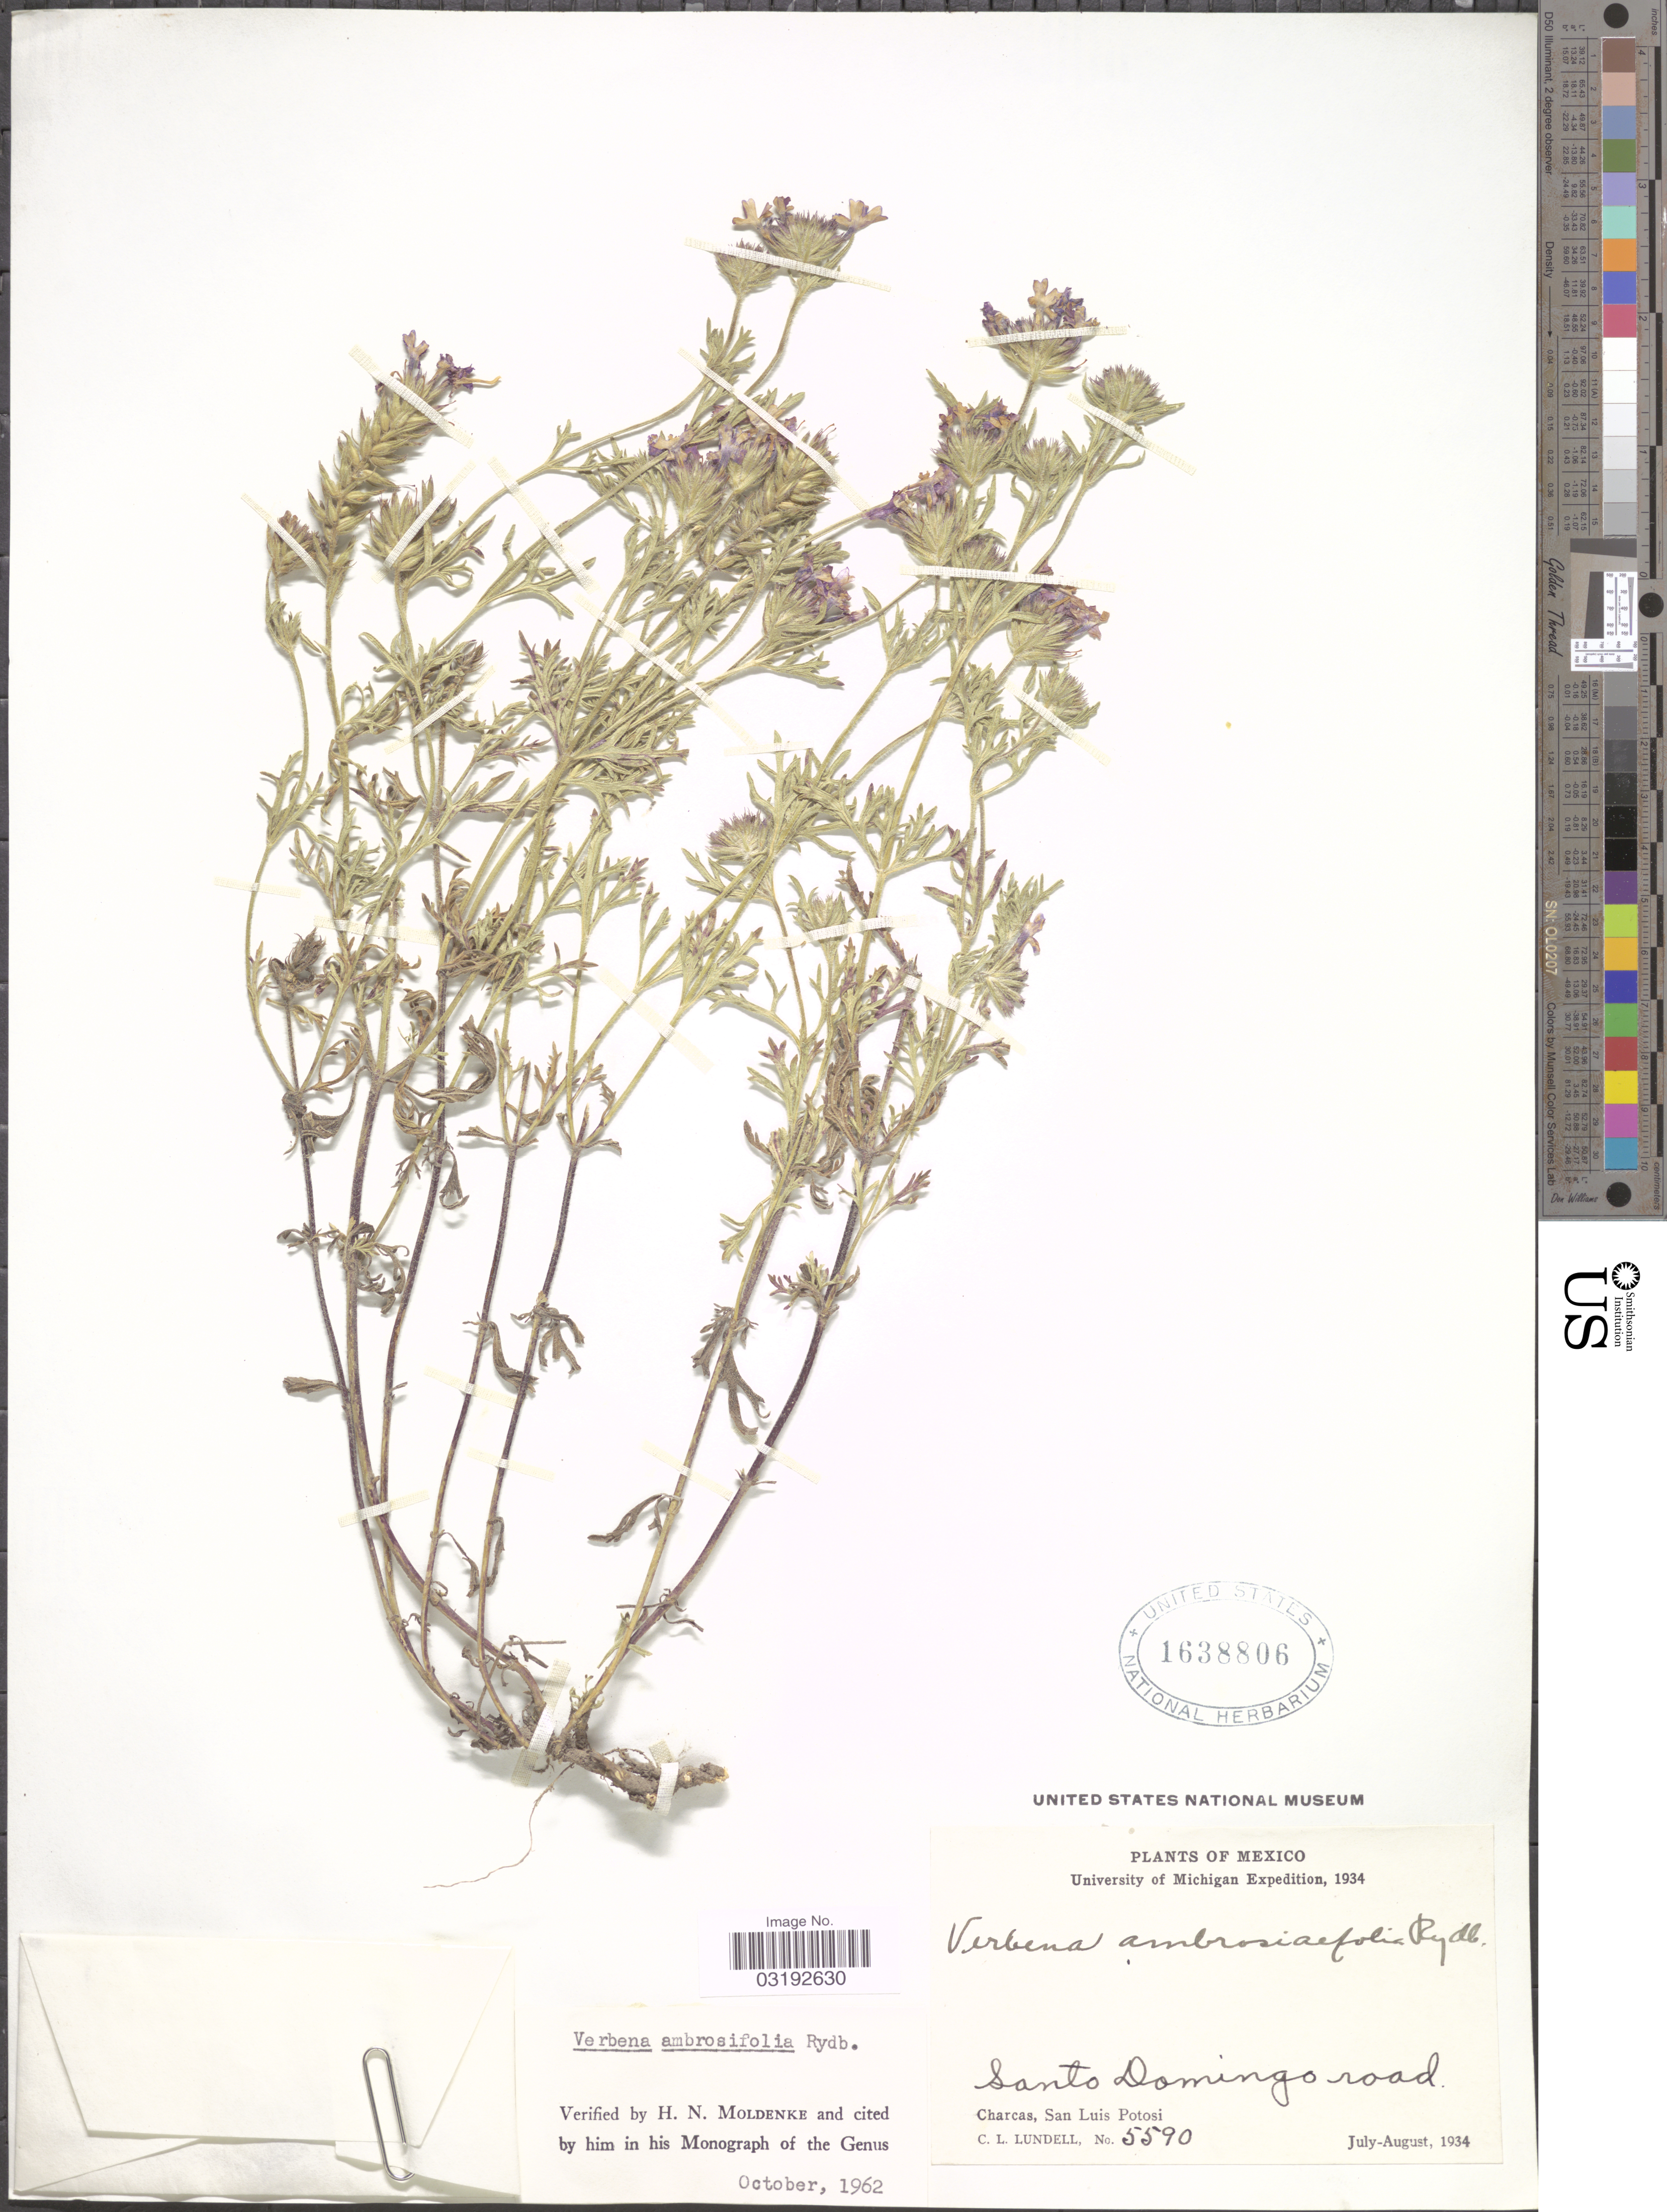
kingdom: Plantae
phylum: Tracheophyta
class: Magnoliopsida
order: Lamiales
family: Verbenaceae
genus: Verbena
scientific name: Verbena ambrosiifolia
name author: Rydb. ex Small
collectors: C. L. Lundell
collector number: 5590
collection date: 1934-07/1934-08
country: Mexico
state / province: San Luis Potosí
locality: Santo Domingo road. Charcas.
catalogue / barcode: US 1638806